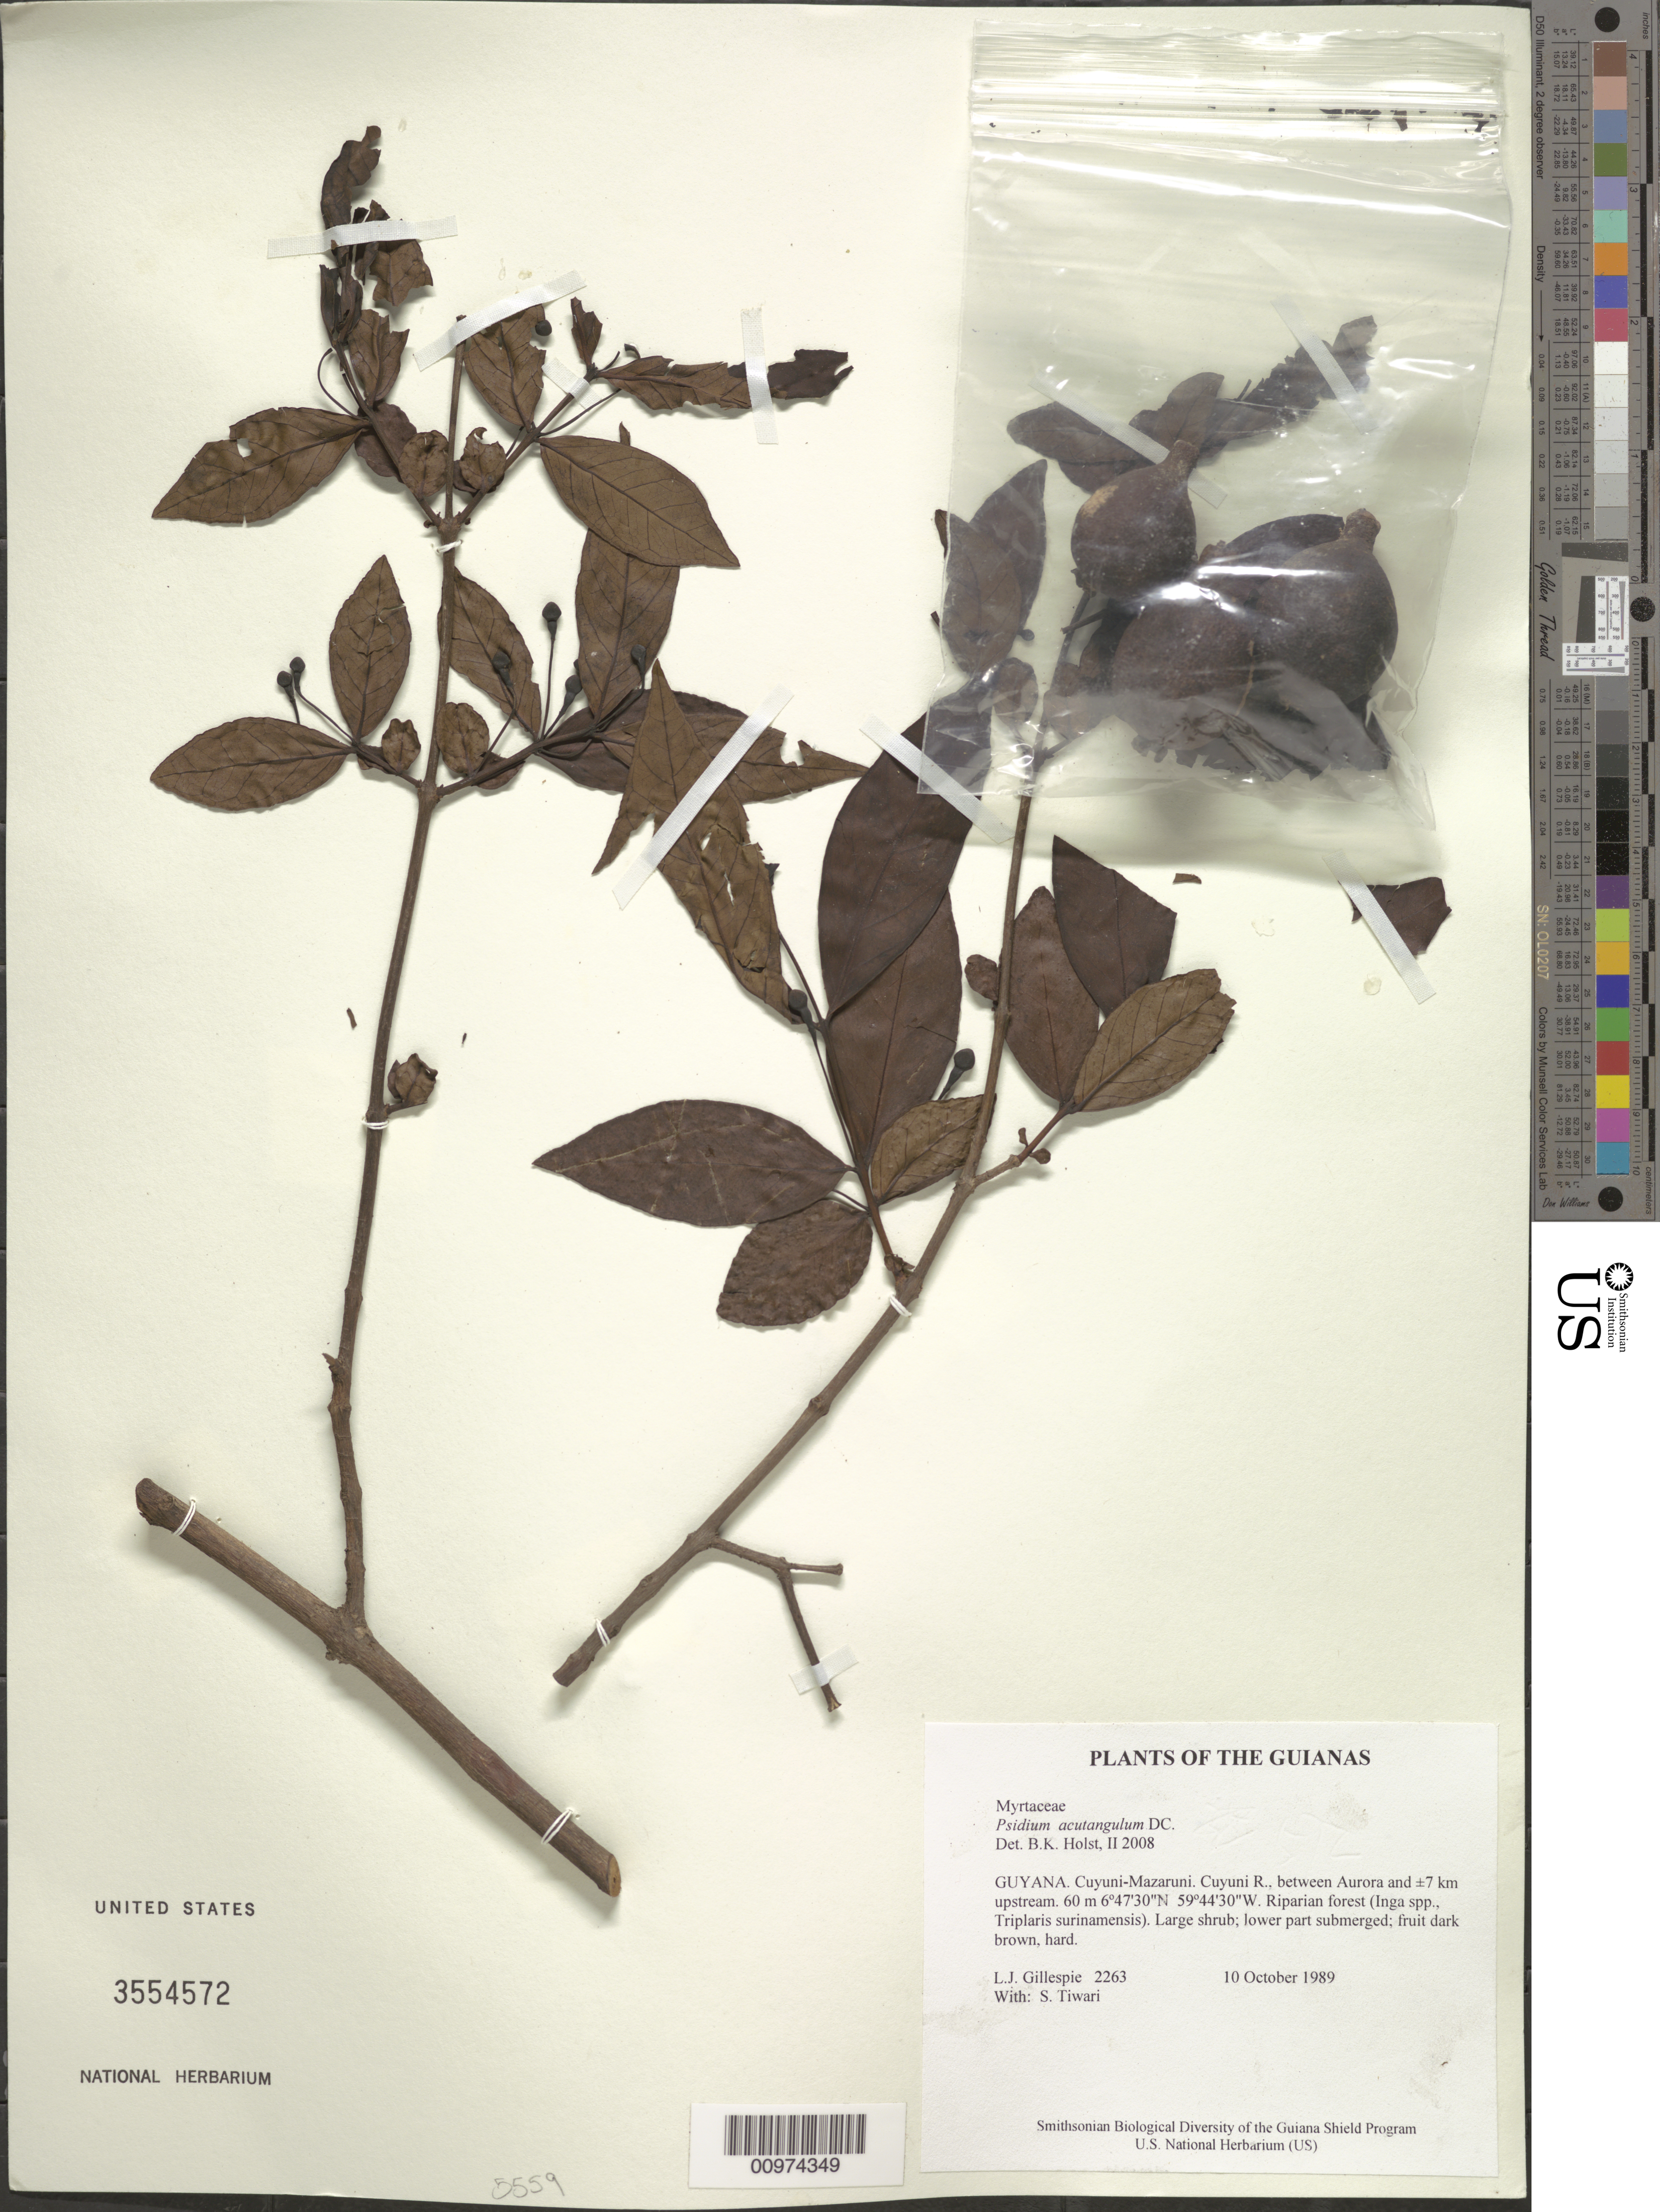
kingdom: Plantae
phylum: Tracheophyta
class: Magnoliopsida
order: Myrtales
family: Myrtaceae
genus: Psidium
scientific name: Psidium acutangulum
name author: (DC.) DC.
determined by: Holst, Bruce K.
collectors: L. J. Gillespie & S. Tiwari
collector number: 2263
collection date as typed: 10 October 1989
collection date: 1989-10-10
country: Guyana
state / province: Cuyuni-Mazaruni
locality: Cuyuni R., between Aurora and ±7 km upstream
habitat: Riparian forest (Inga spp., Triplaris surinamensis)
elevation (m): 60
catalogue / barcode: US 3554572